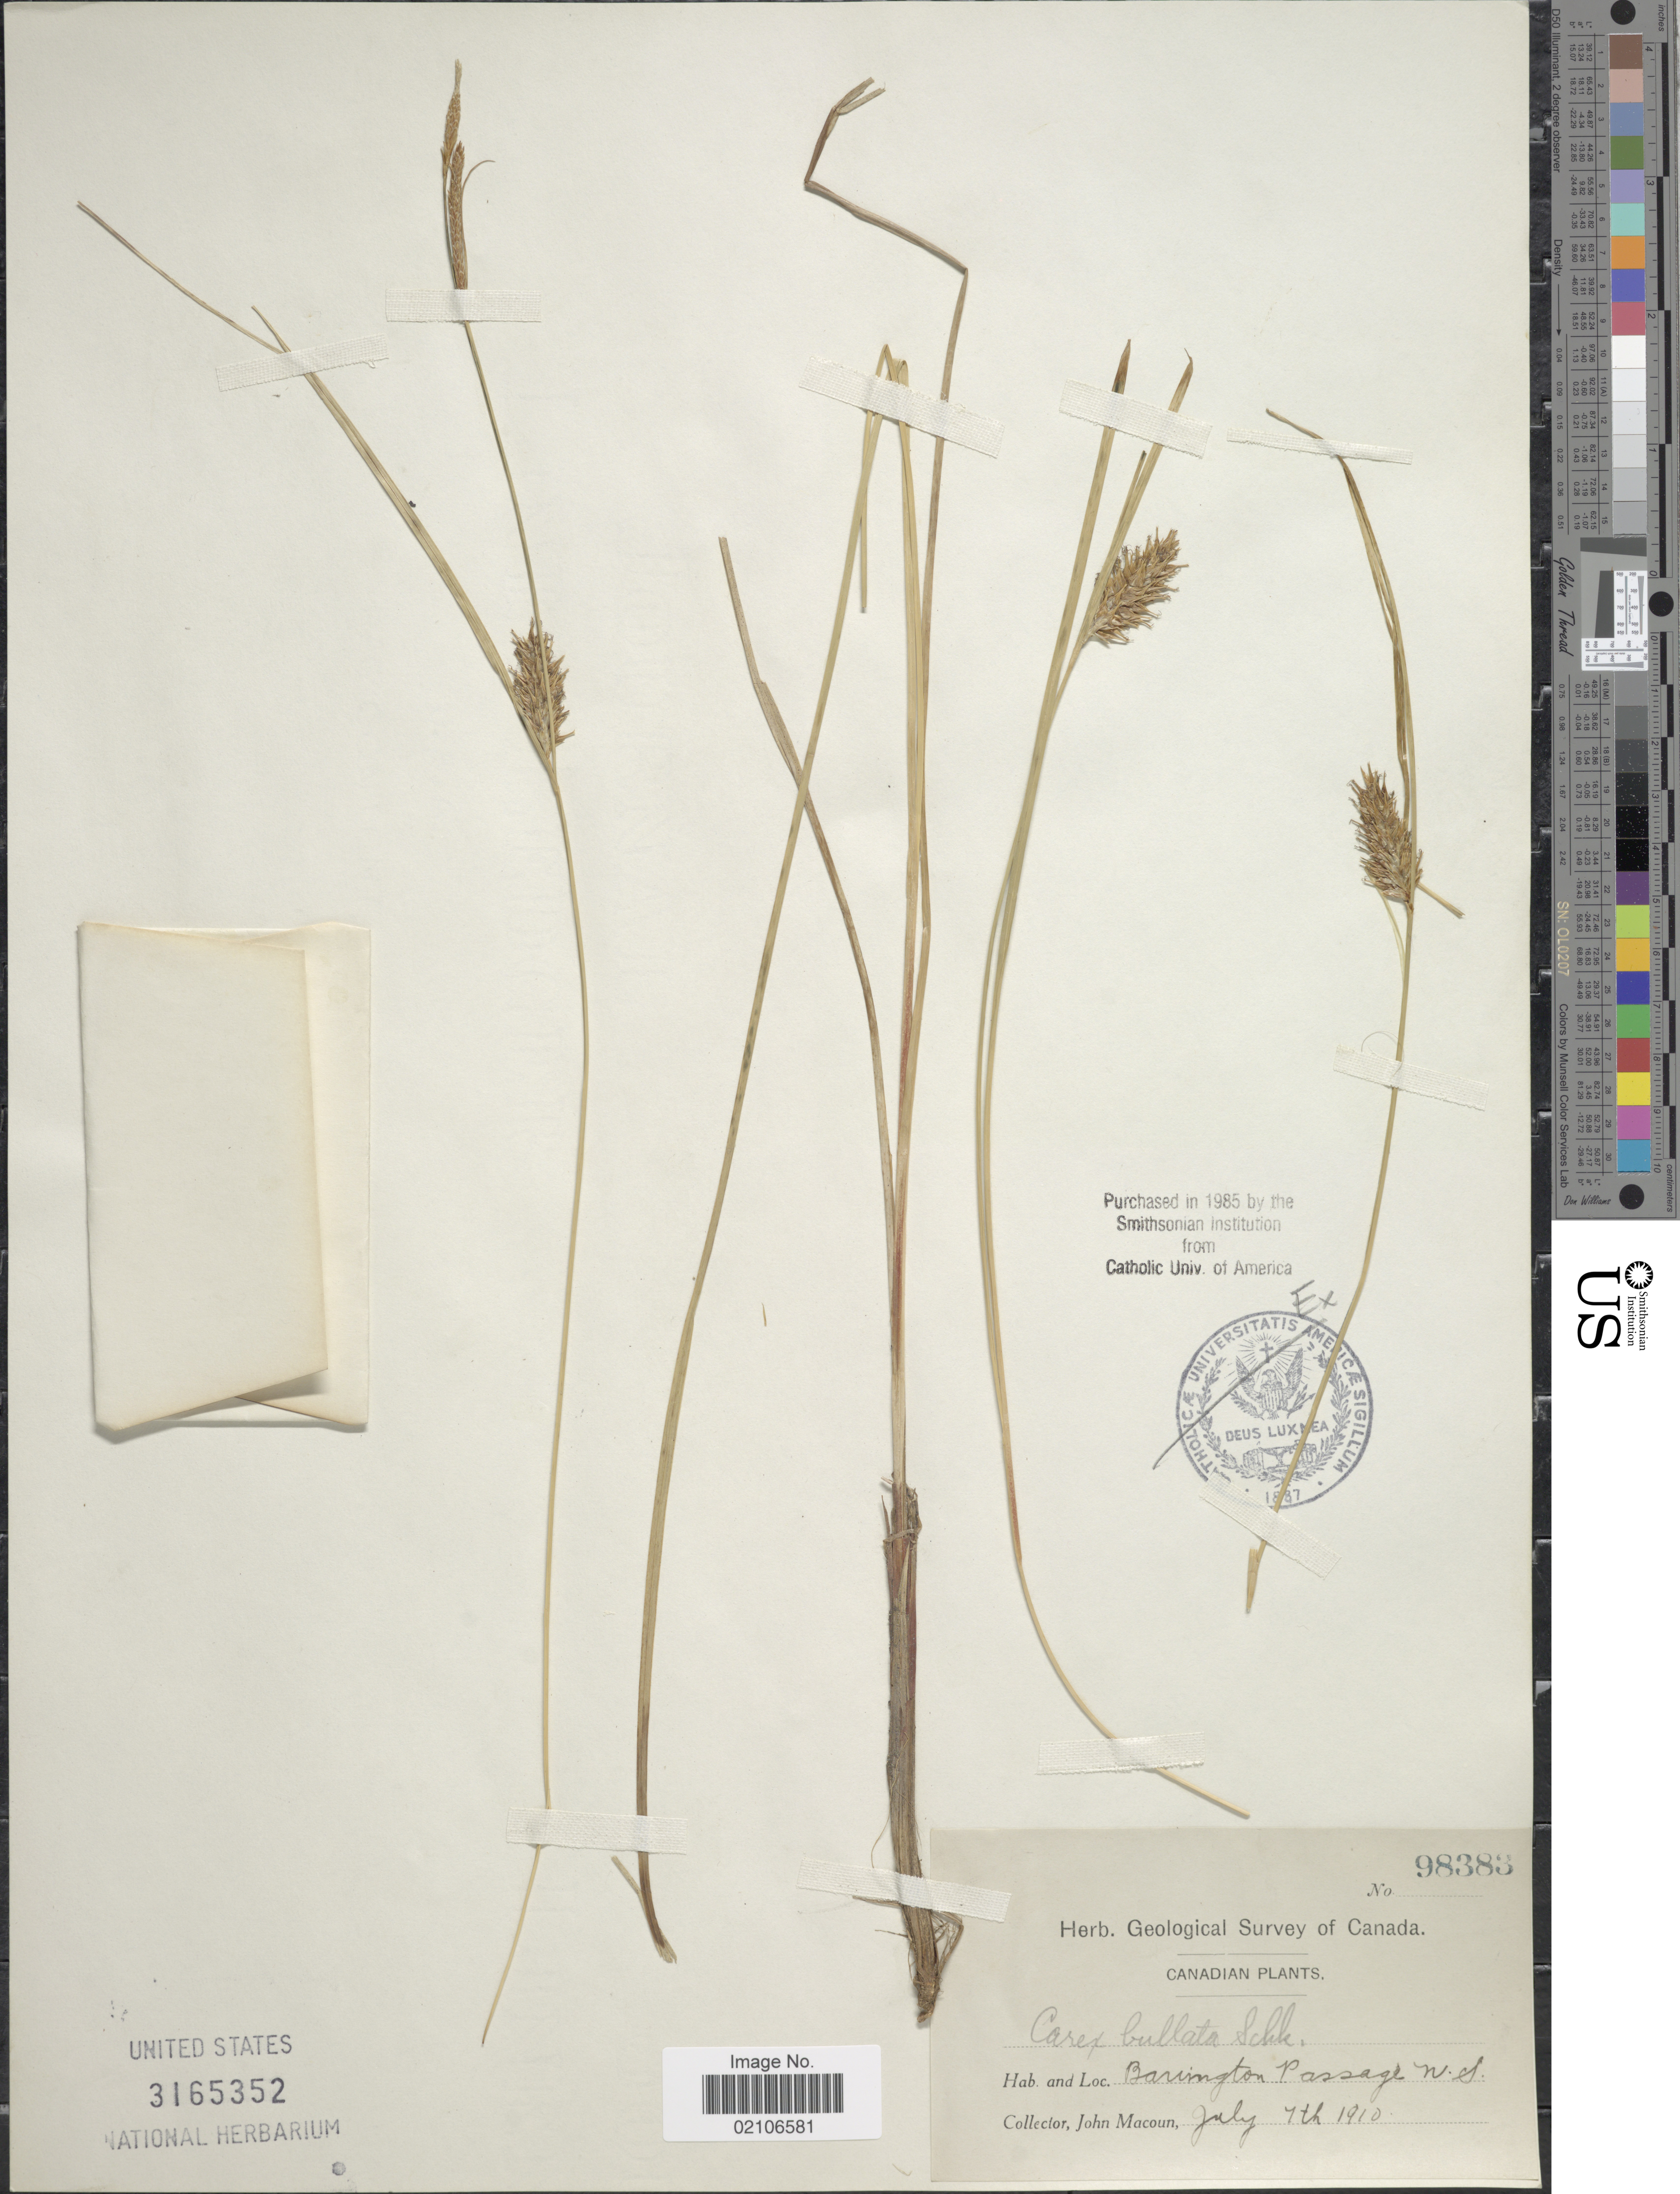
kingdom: Plantae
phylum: Tracheophyta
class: Liliopsida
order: Poales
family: Cyperaceae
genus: Carex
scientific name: Carex bullata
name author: Schkuhr ex Willd.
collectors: J. Macoun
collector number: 98383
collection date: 1910-07-07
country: Canada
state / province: Nova Scotia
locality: Barrington Passage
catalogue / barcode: US 3165352